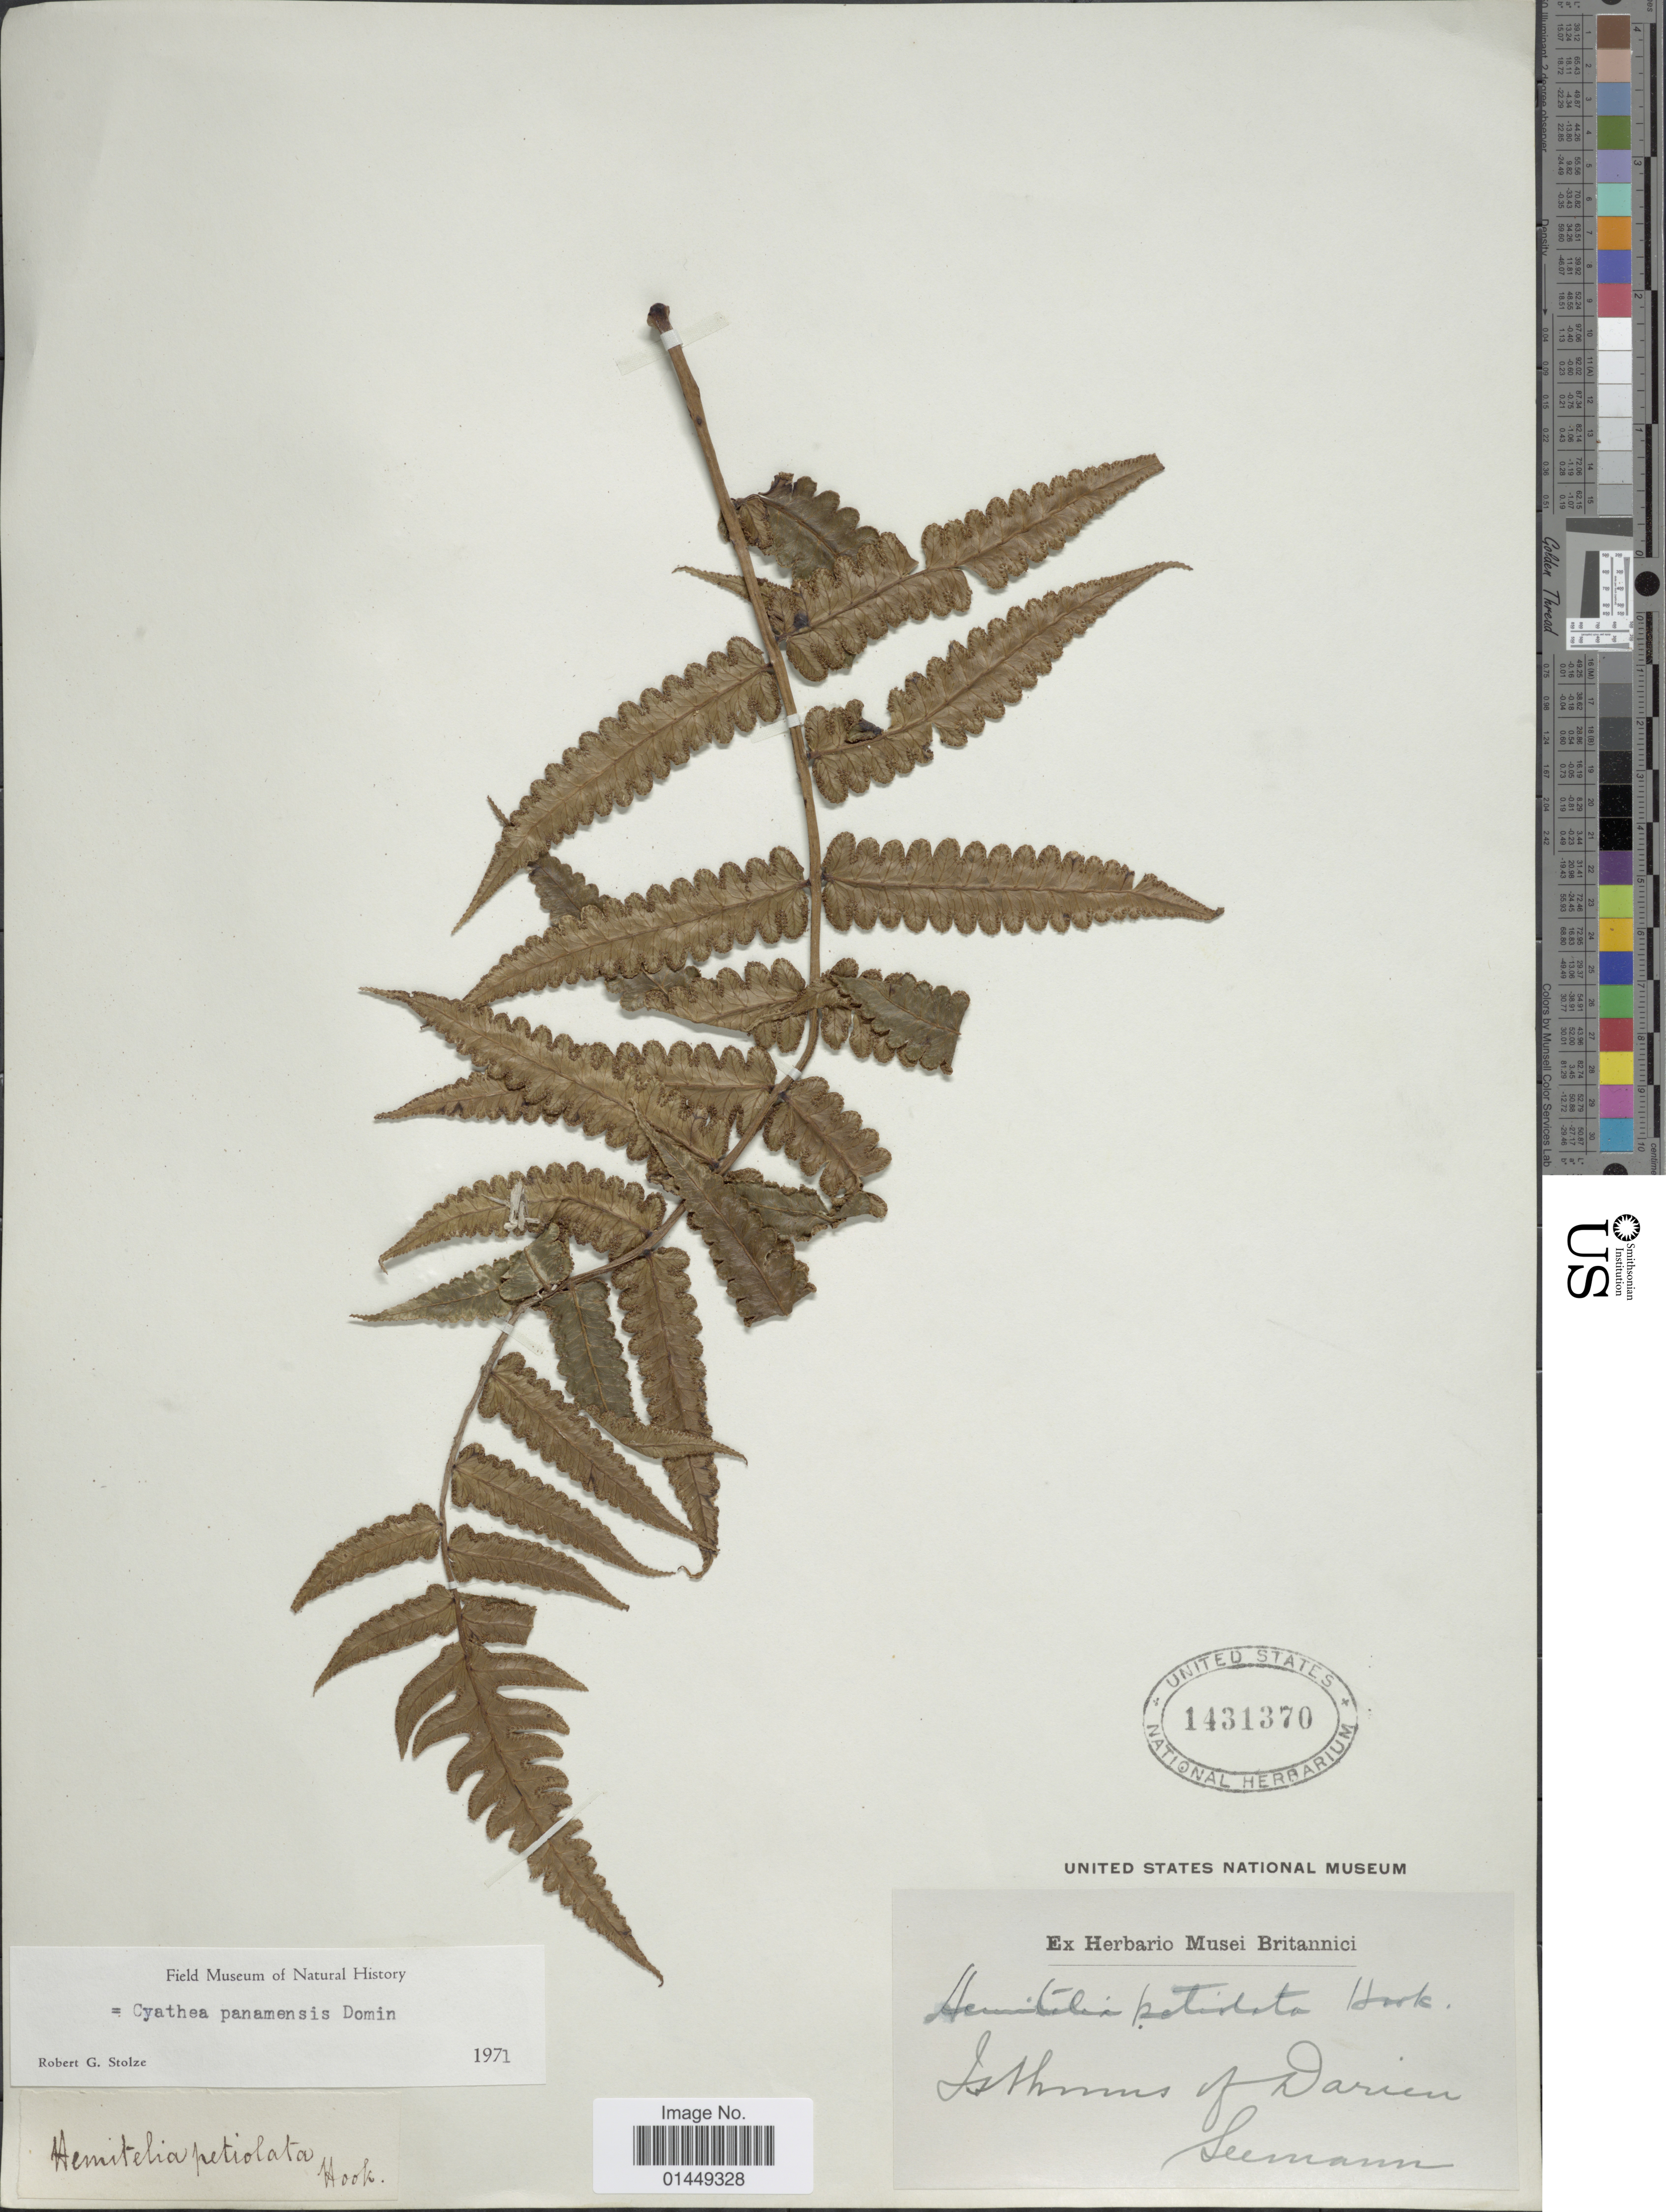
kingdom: Plantae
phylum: Tracheophyta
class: Polypodiopsida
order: Cyatheales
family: Cyatheaceae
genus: Cyathea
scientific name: Cyathea petiolata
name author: (Hook.) R.M. Tryon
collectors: -. Seemann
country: Panama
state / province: Darién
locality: Isthmus of Darien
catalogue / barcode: US 1431370